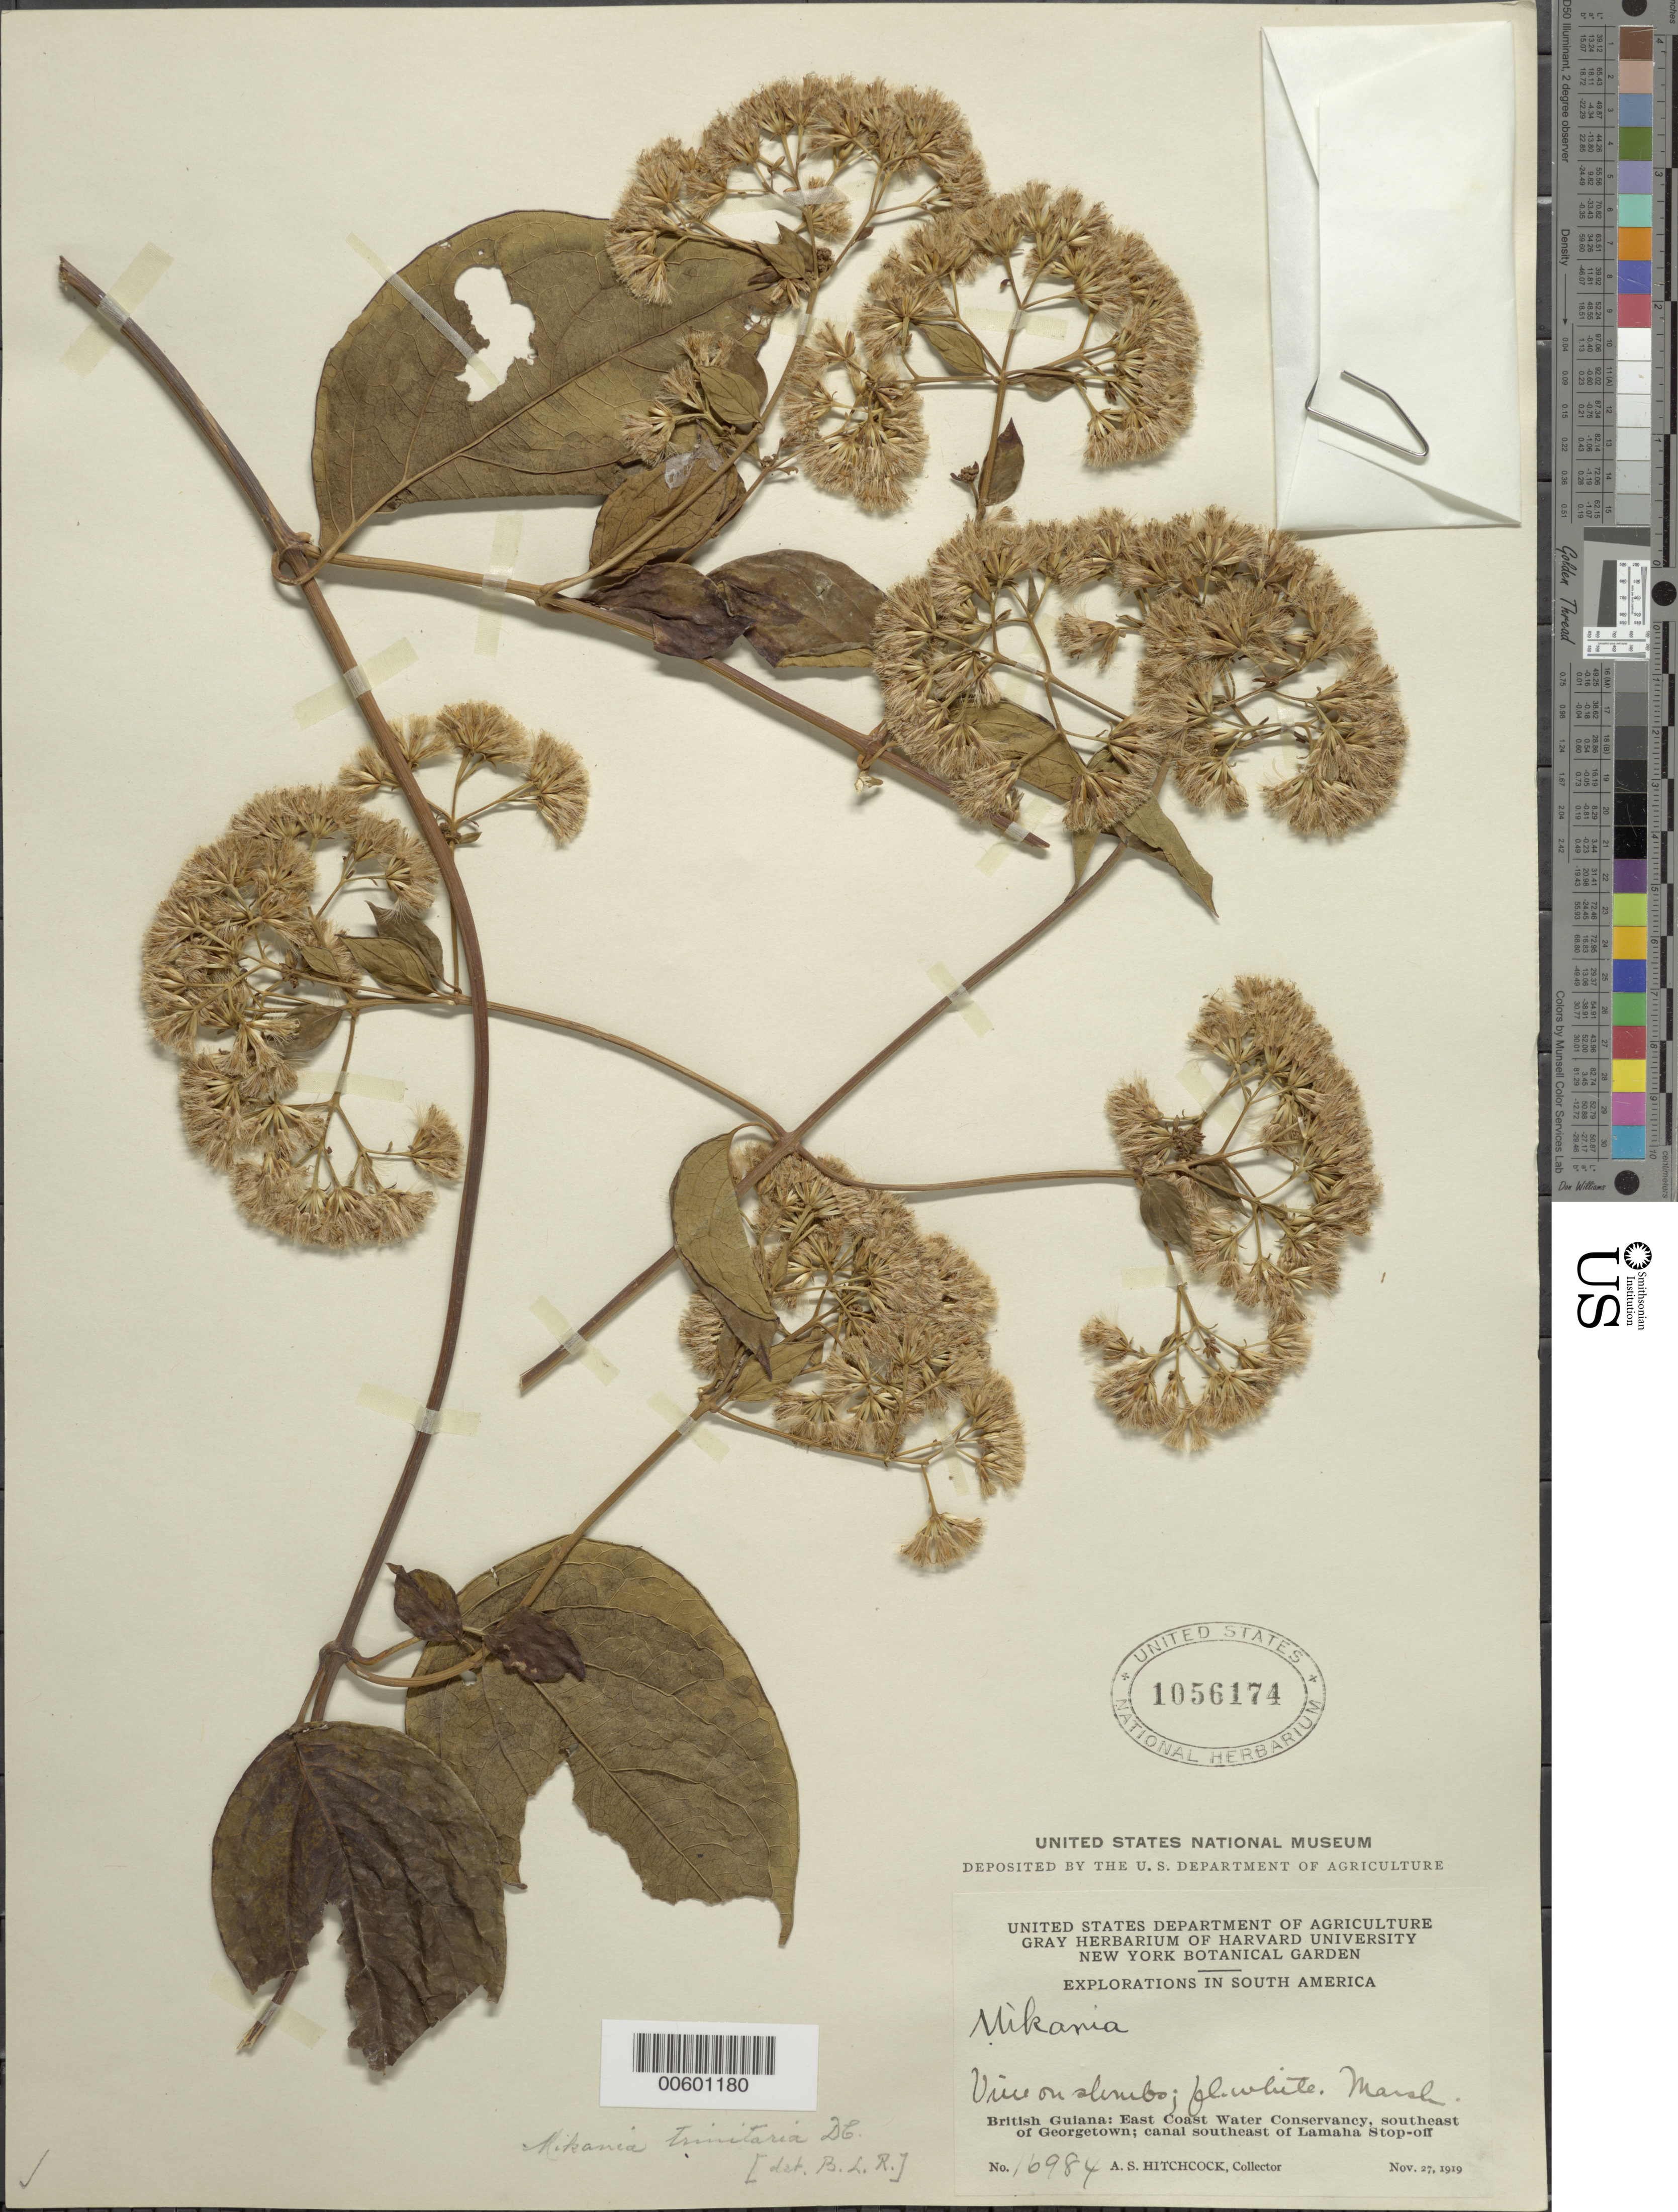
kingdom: Plantae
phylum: Tracheophyta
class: Magnoliopsida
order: Asterales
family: Asteraceae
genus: Mikania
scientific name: Mikania trinitaria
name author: DC.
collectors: A. S. Hitchcock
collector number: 16984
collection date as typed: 27-Nov-19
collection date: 1919-11-27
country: Guyana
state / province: Demerara-Mahaica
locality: Georgetown, SE of, East Coast Water Conservancy; canal SE of Lamaha Stop-off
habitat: Marsh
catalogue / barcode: US 1056174